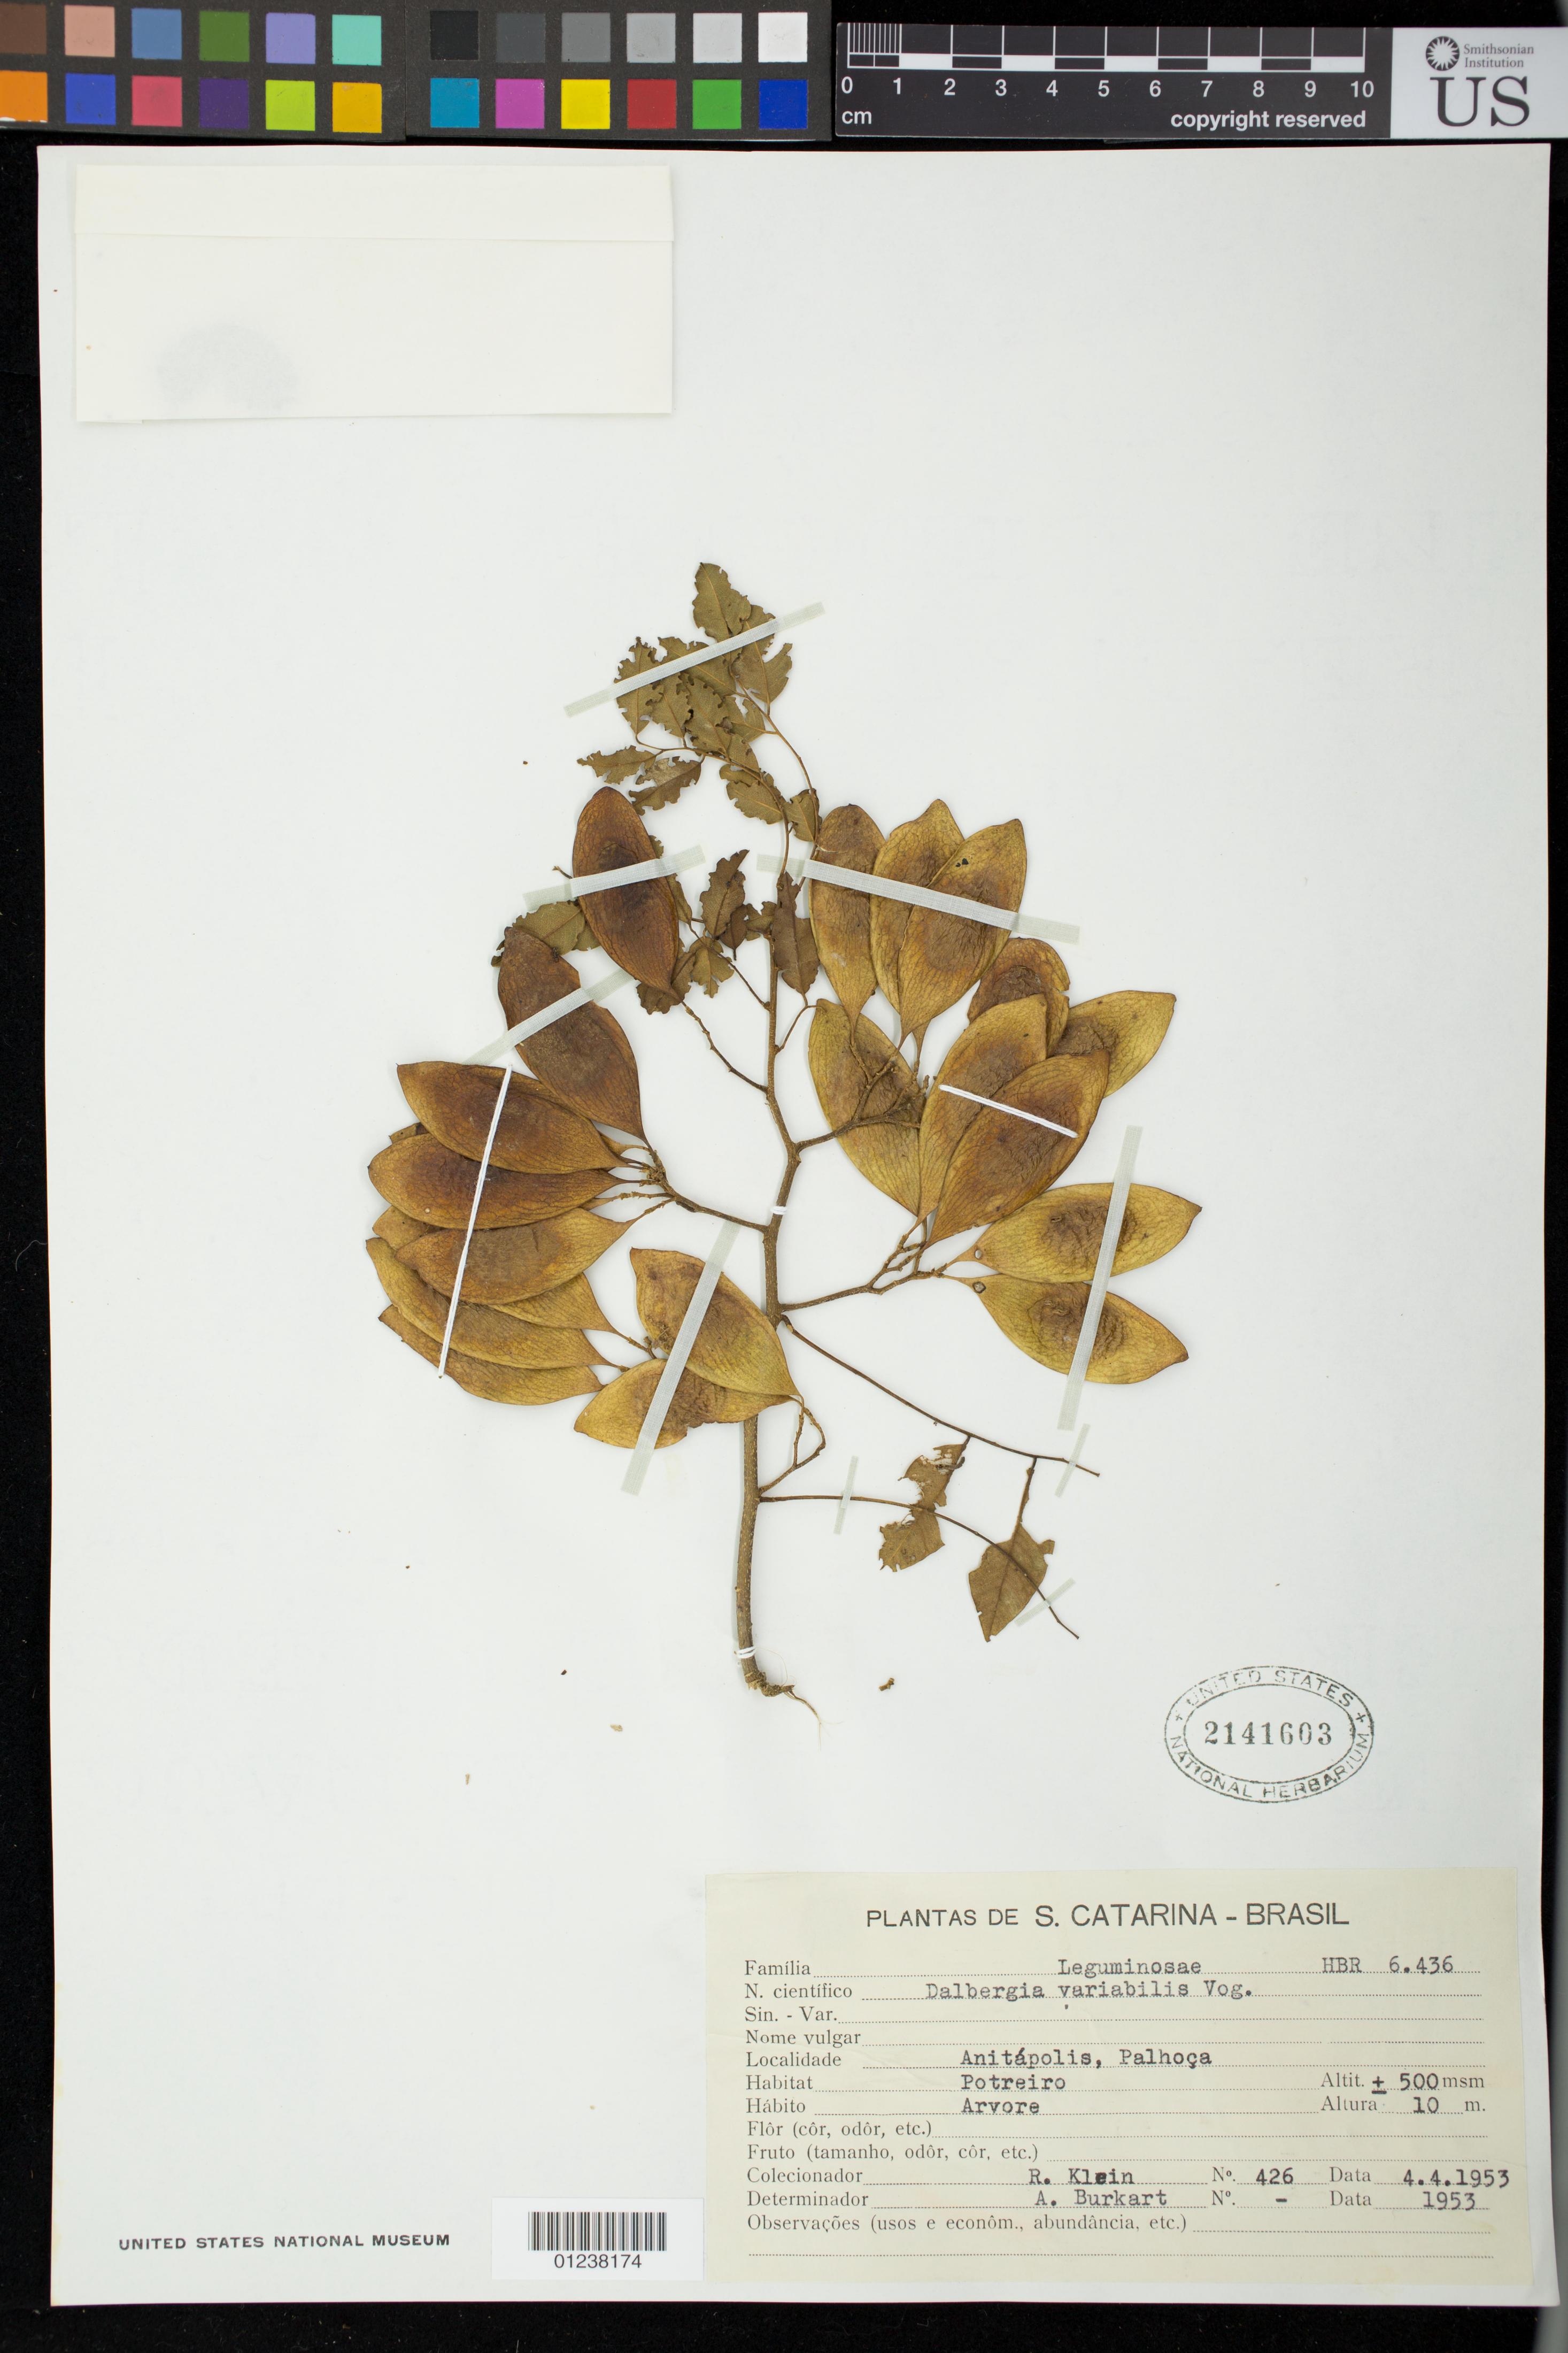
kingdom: Plantae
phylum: Tracheophyta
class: Magnoliopsida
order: Fabales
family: Fabaceae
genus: Dalbergia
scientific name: Dalbergia frutescens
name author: (Vell.) Britton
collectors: R. M. Klein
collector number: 426 / HBR 6436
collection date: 1953-04-04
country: Brazil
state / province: Santa Catarina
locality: Anitapolis, Palhoca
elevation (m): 500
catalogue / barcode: US 2141603